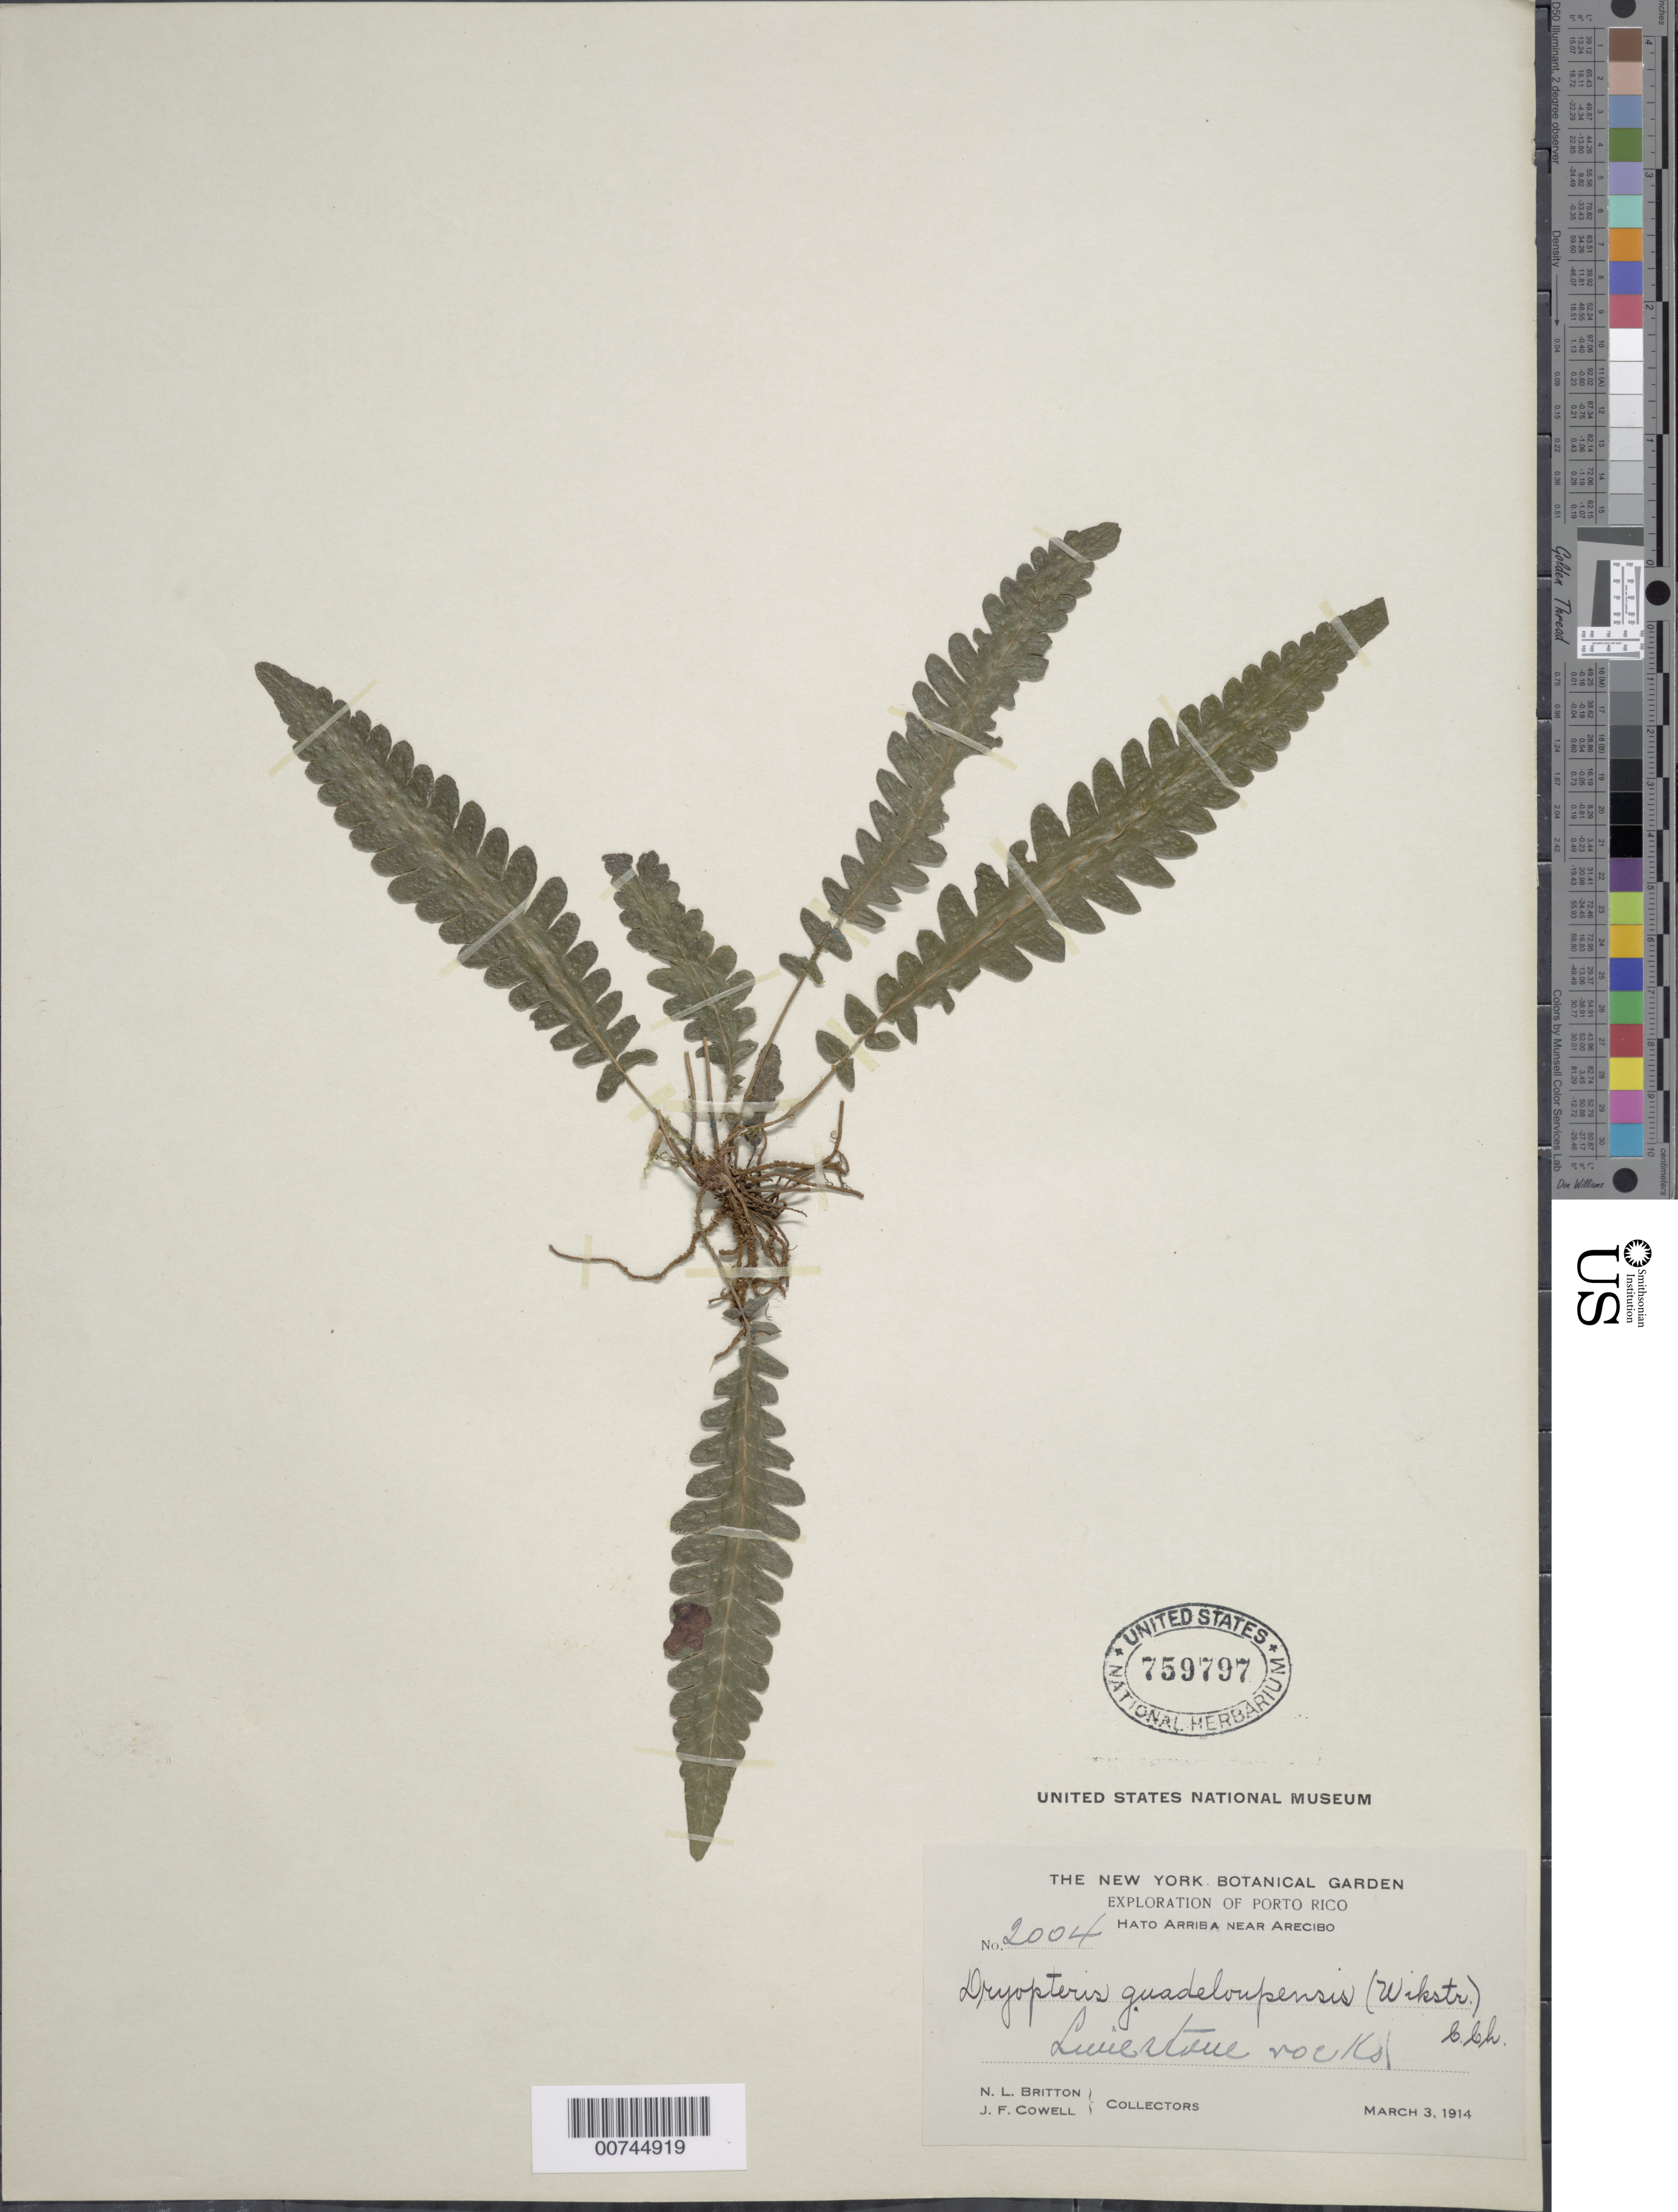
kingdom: Plantae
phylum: Tracheophyta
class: Polypodiopsida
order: Polypodiales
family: Thelypteridaceae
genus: Goniopteris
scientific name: Goniopteris guadelupensis (Wikstr.) comb. nov., ined 2015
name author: (Wikstr.)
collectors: N. Britton & J. F. Cowell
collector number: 2004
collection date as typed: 03 Mar 1914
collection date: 1914-03-03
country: Puerto Rico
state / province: Arecibo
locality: Hato Arriba, near Arecibo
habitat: Limestone rocks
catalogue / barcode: US 759797